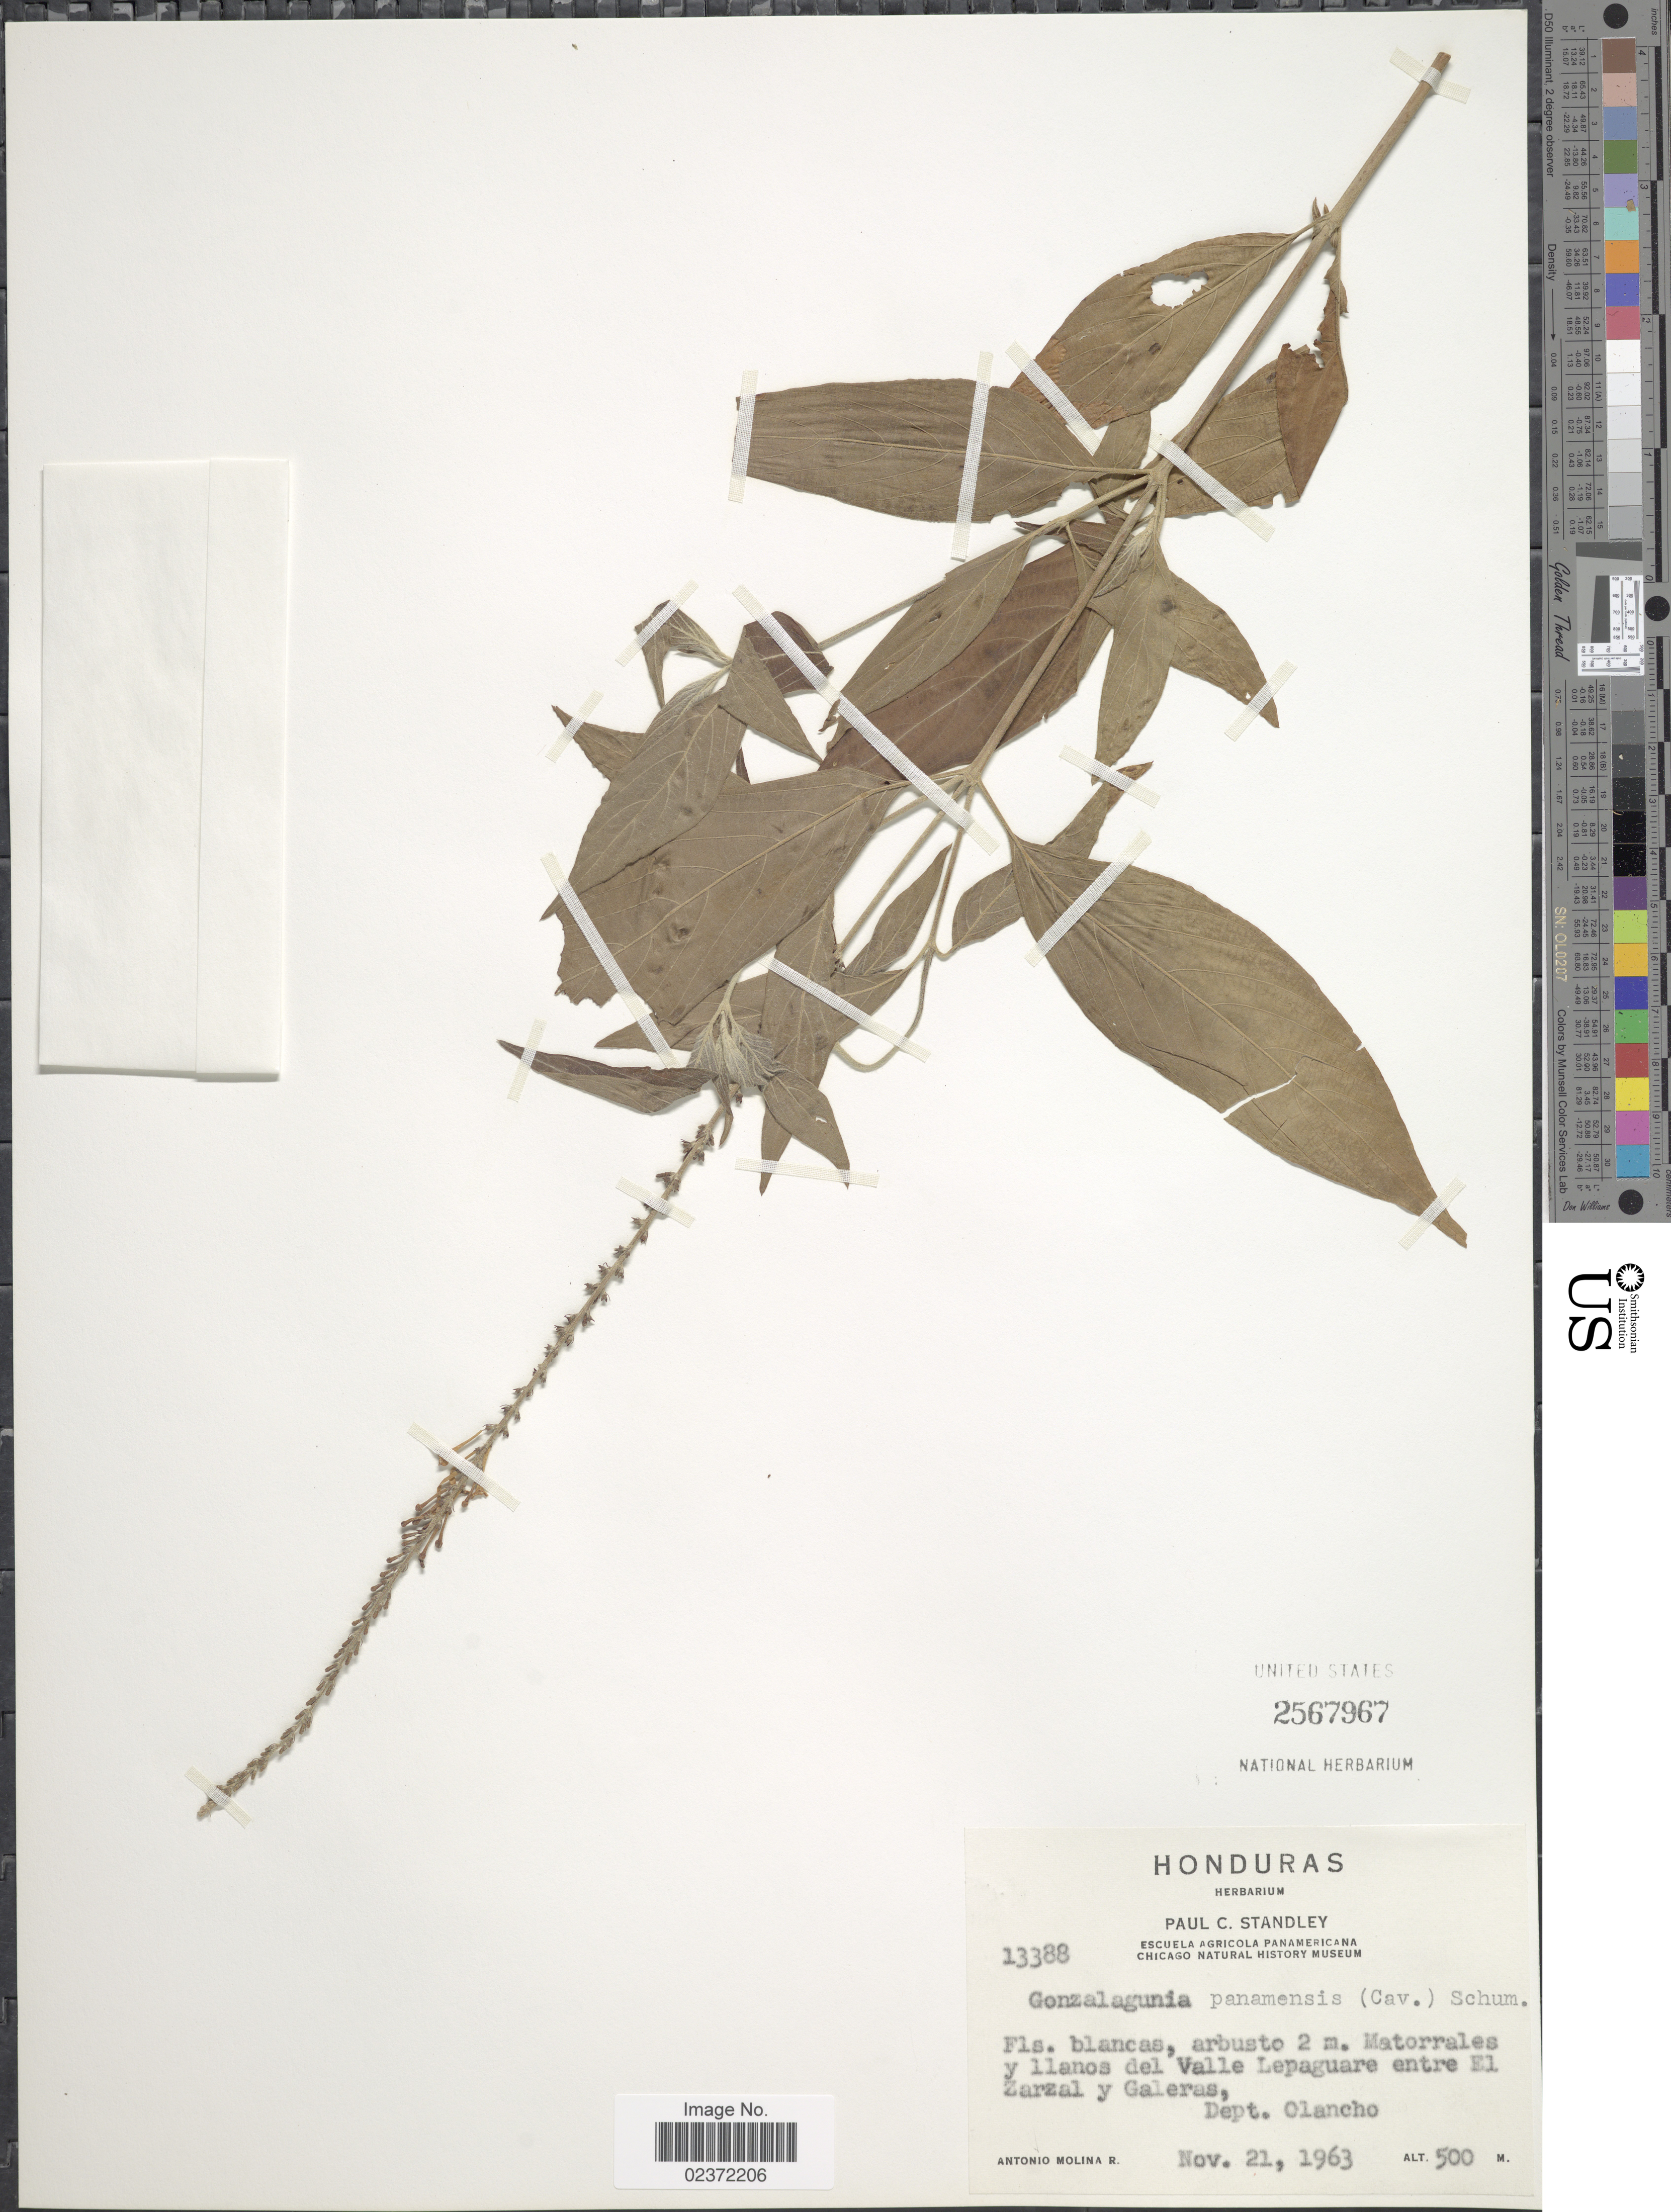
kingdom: Plantae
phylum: Tracheophyta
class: Magnoliopsida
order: Gentianales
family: Rubiaceae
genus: Gonzalagunia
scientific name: Gonzalagunia panamensis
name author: (Cav.) K. Schum.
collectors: A. Molina R.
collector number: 13388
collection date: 1963-11-21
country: Honduras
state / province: Olancho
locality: Matorrales y llanos del Valle Lepaguare entre El Zarzal y Galeras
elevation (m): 500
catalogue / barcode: US 2567967